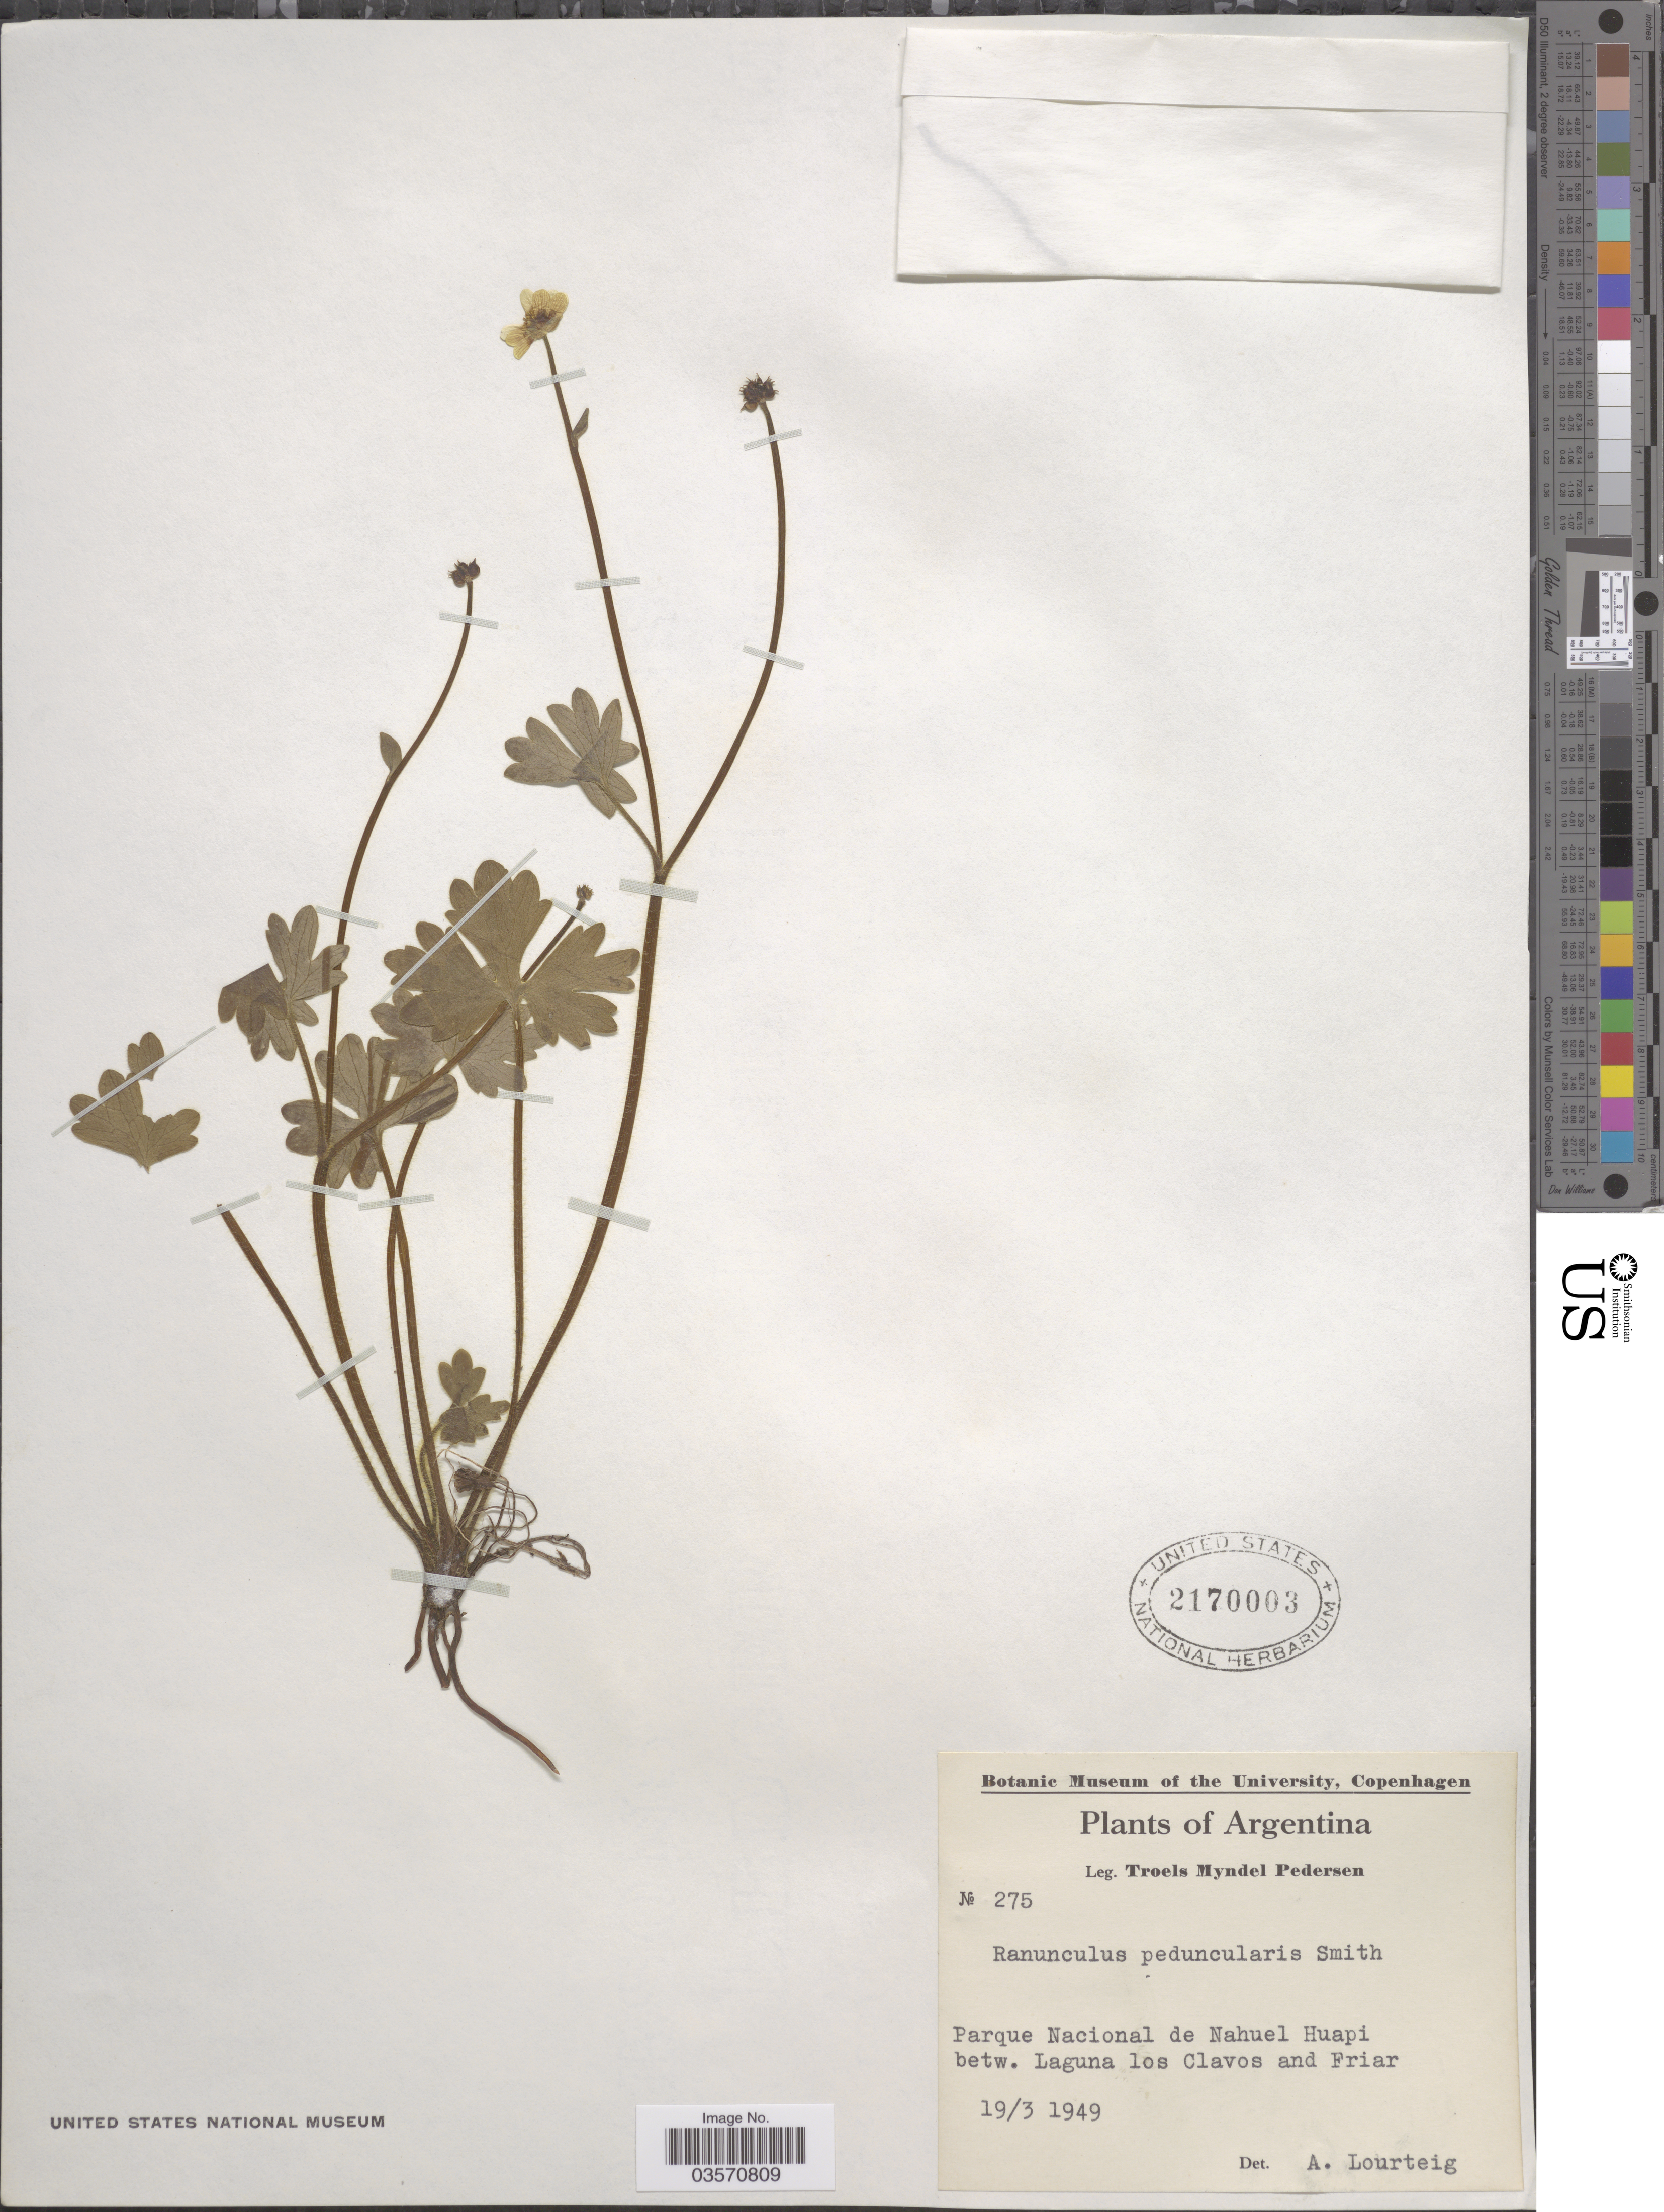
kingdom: Plantae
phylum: Tracheophyta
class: Magnoliopsida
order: Ranunculales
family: Ranunculaceae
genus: Ranunculus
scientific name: Ranunculus peduncularis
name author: Sm.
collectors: T. Pederson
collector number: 275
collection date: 1949-03-19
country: Argentina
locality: Parque Nacional de Nahuel Huapi betw. Laguna los Clavos and Friar.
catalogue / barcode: US 2170003